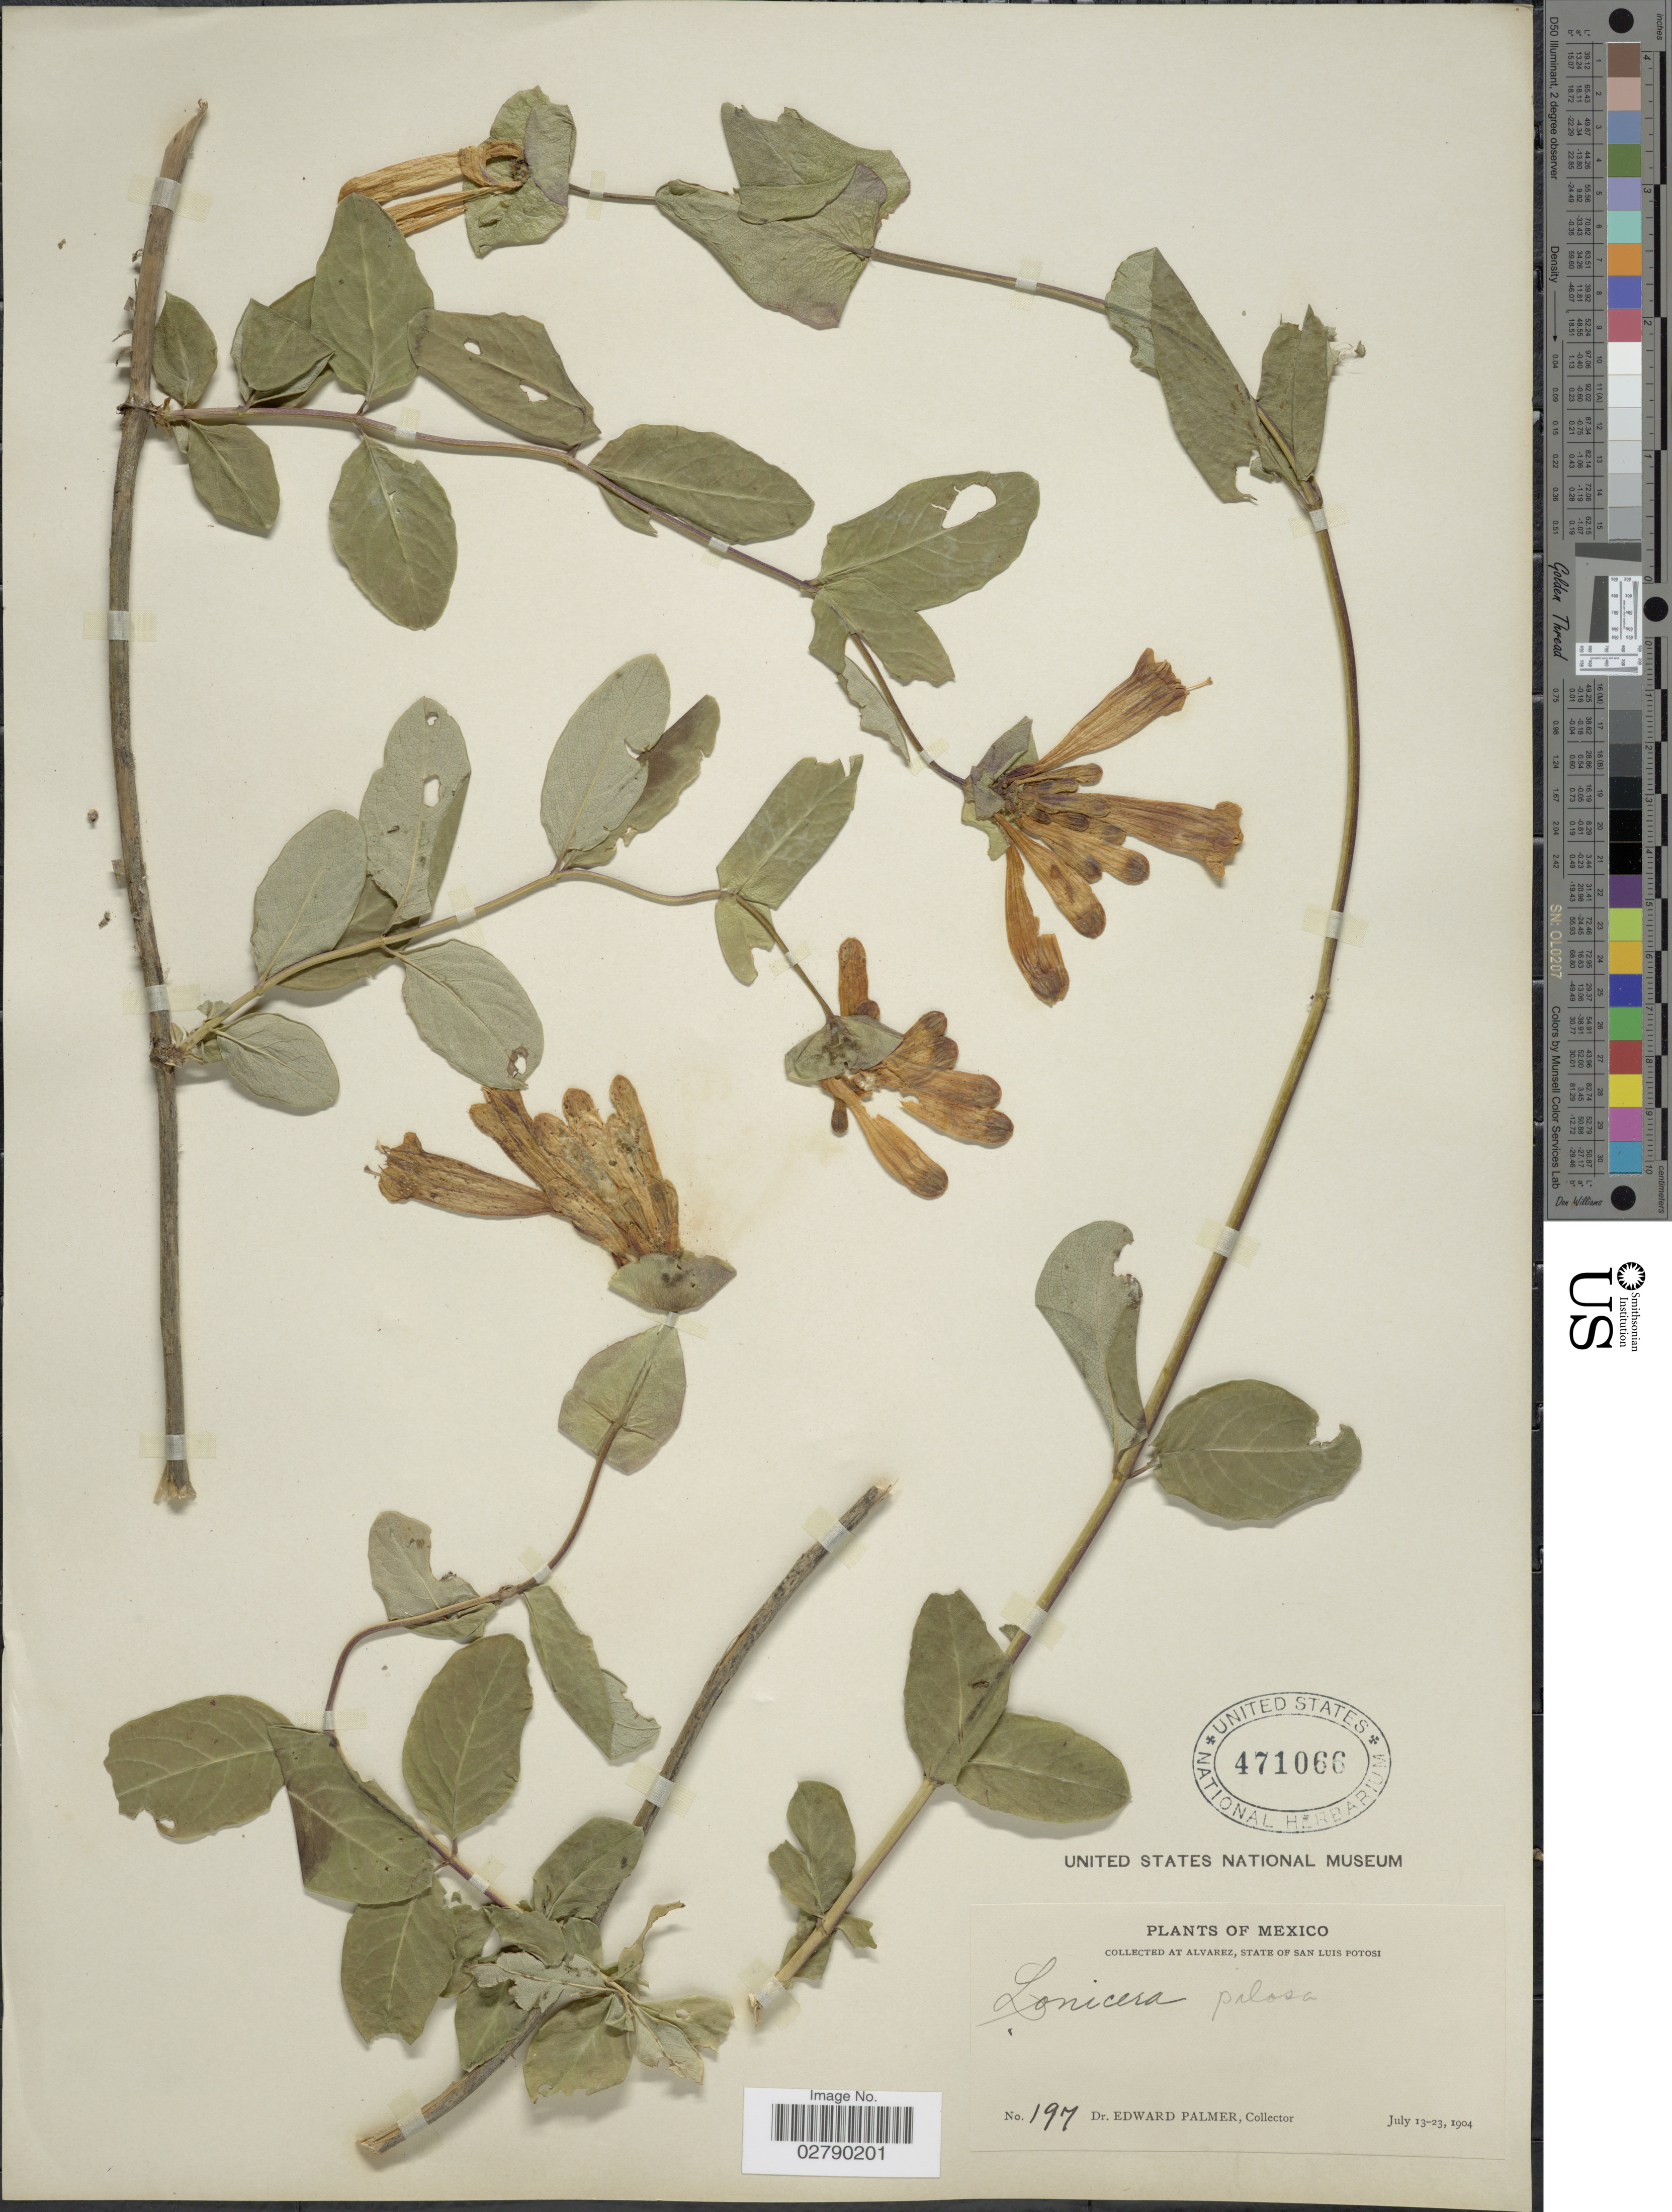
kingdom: Plantae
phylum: Tracheophyta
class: Magnoliopsida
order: Dipsacales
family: Caprifoliaceae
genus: Lonicera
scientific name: Lonicera pilosa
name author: Willd. ex Kunth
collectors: E. Palmer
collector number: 197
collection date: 1904-07-13/1904-07-23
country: Mexico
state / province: San Luis Potosí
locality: Alvarez.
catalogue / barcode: US 471066